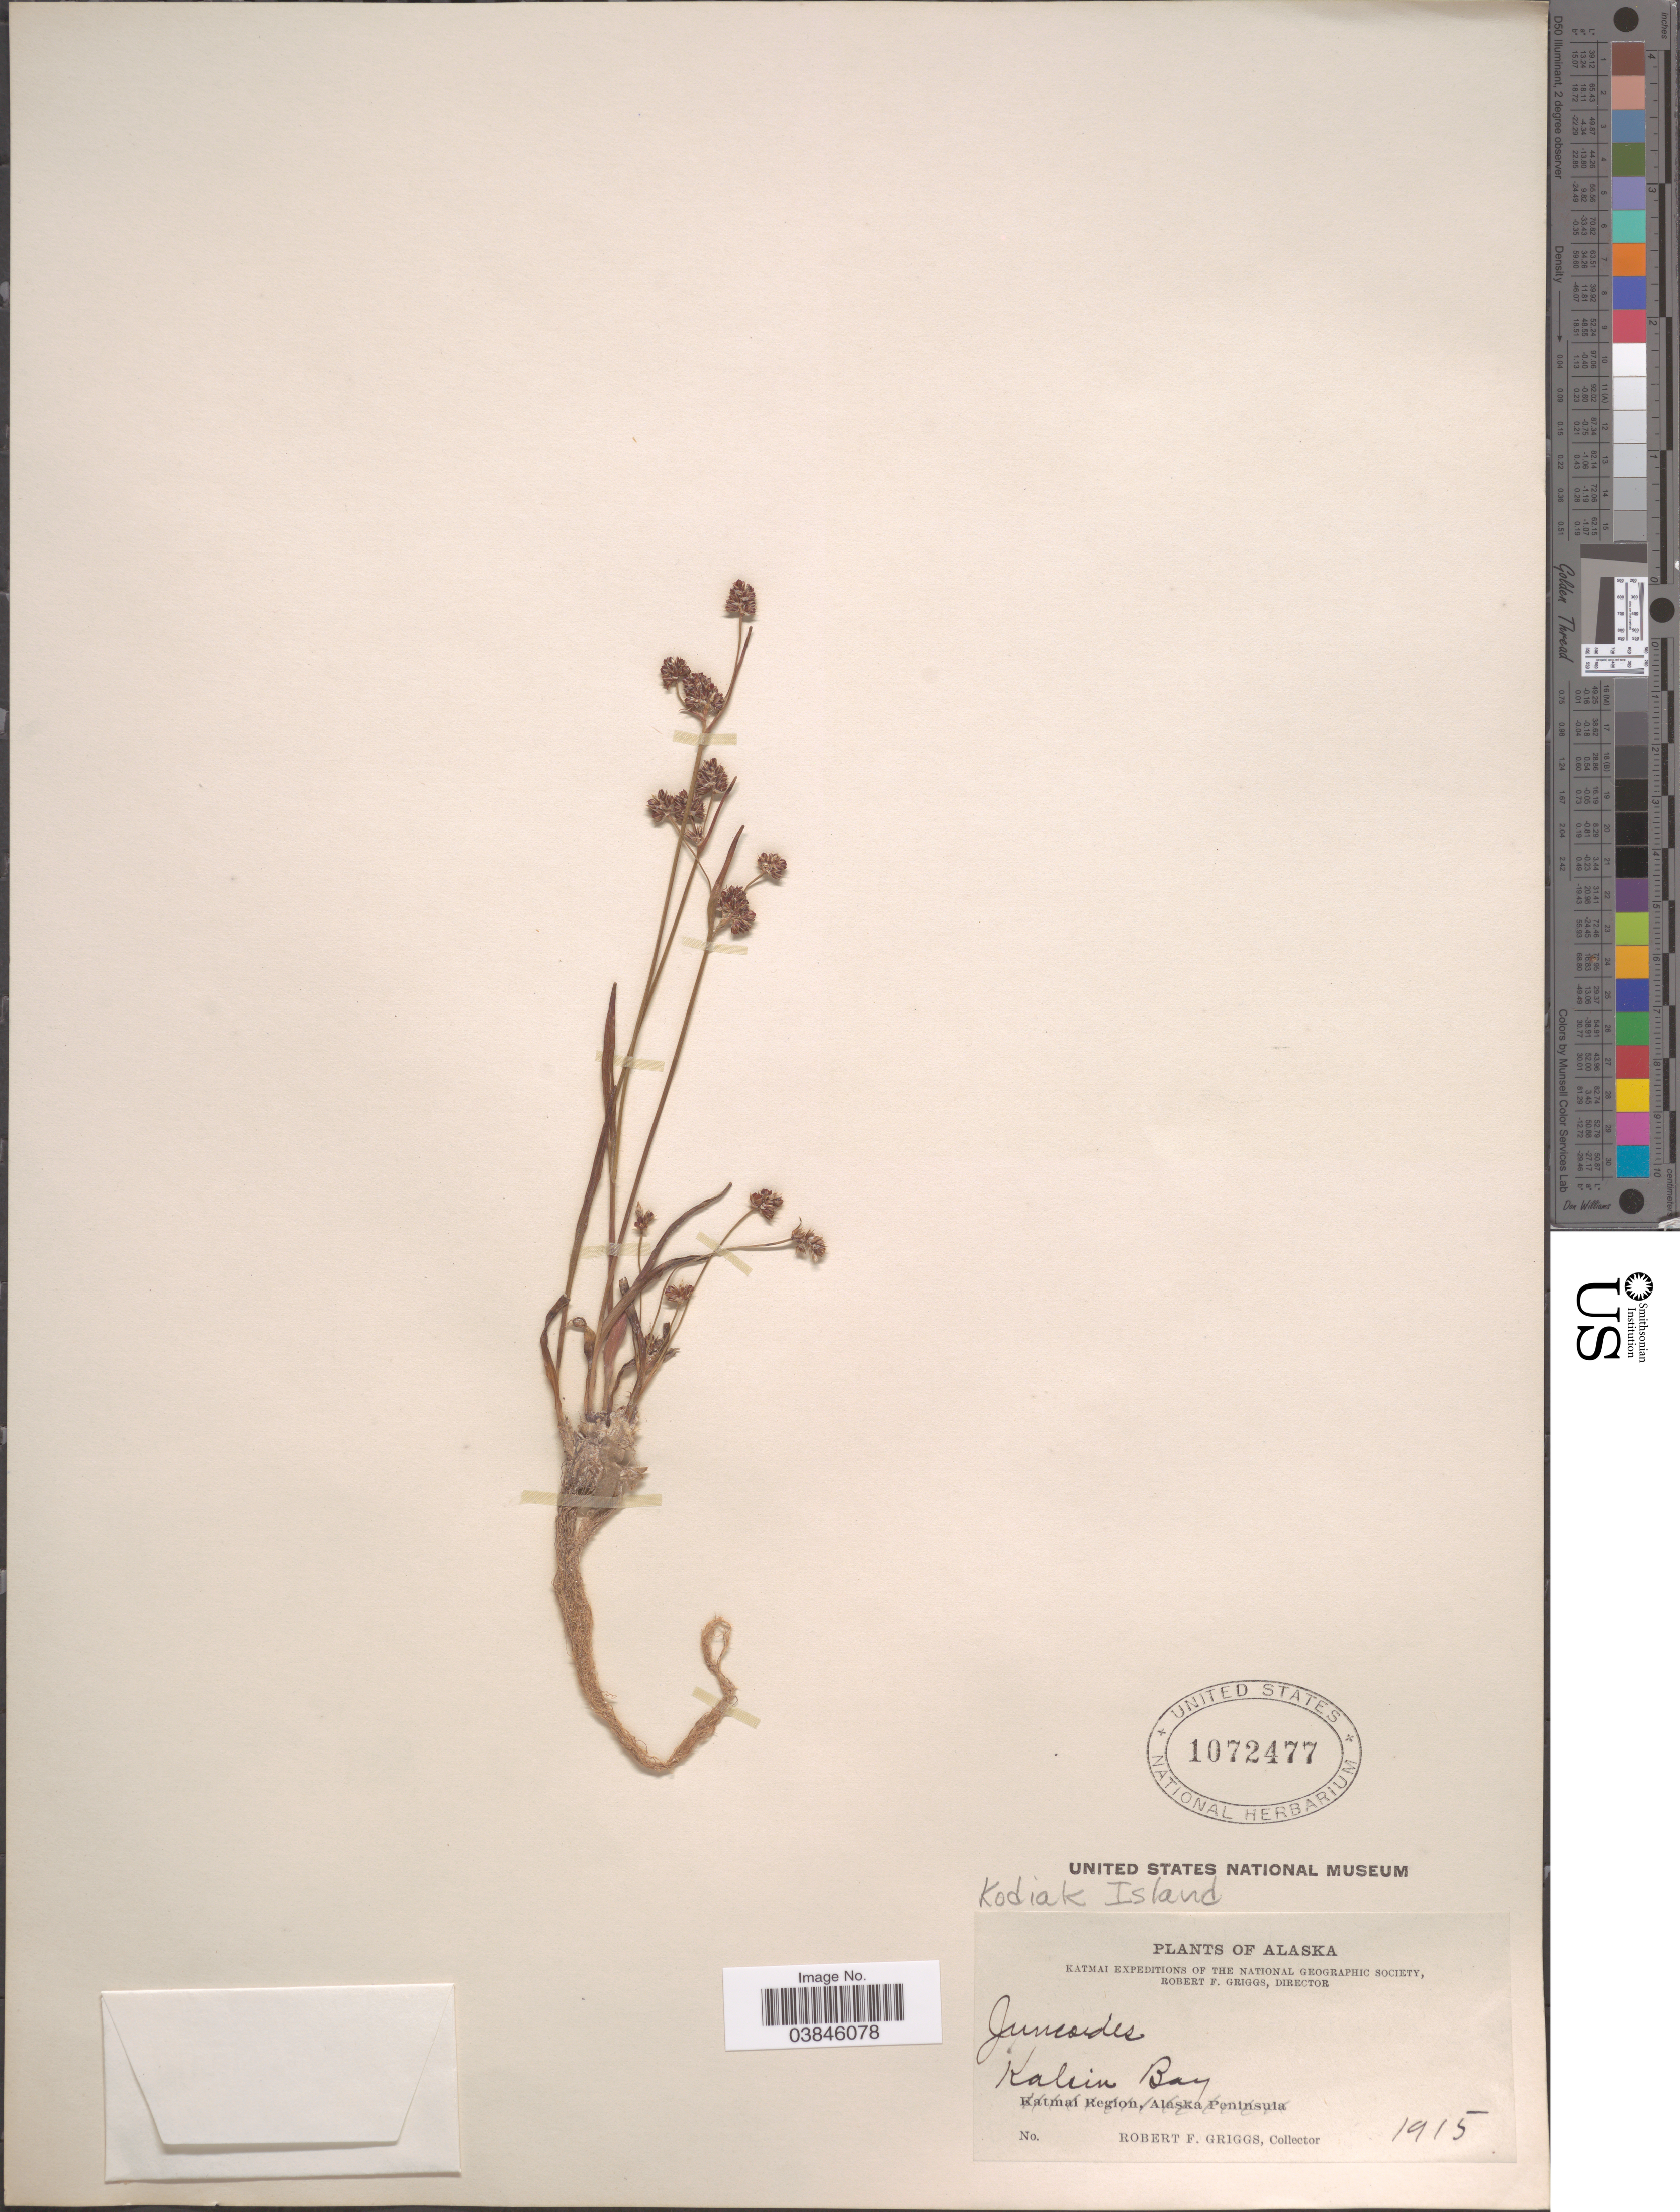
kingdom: Plantae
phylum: Tracheophyta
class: Liliopsida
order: Poales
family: Juncaceae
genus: Luzula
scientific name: Luzula multiflora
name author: (Ehrh.) Lej.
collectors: R. F. Griggs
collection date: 1915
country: United States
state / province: Alaska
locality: Kodiak Island. Kalsin Bay.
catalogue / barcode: US 1072477